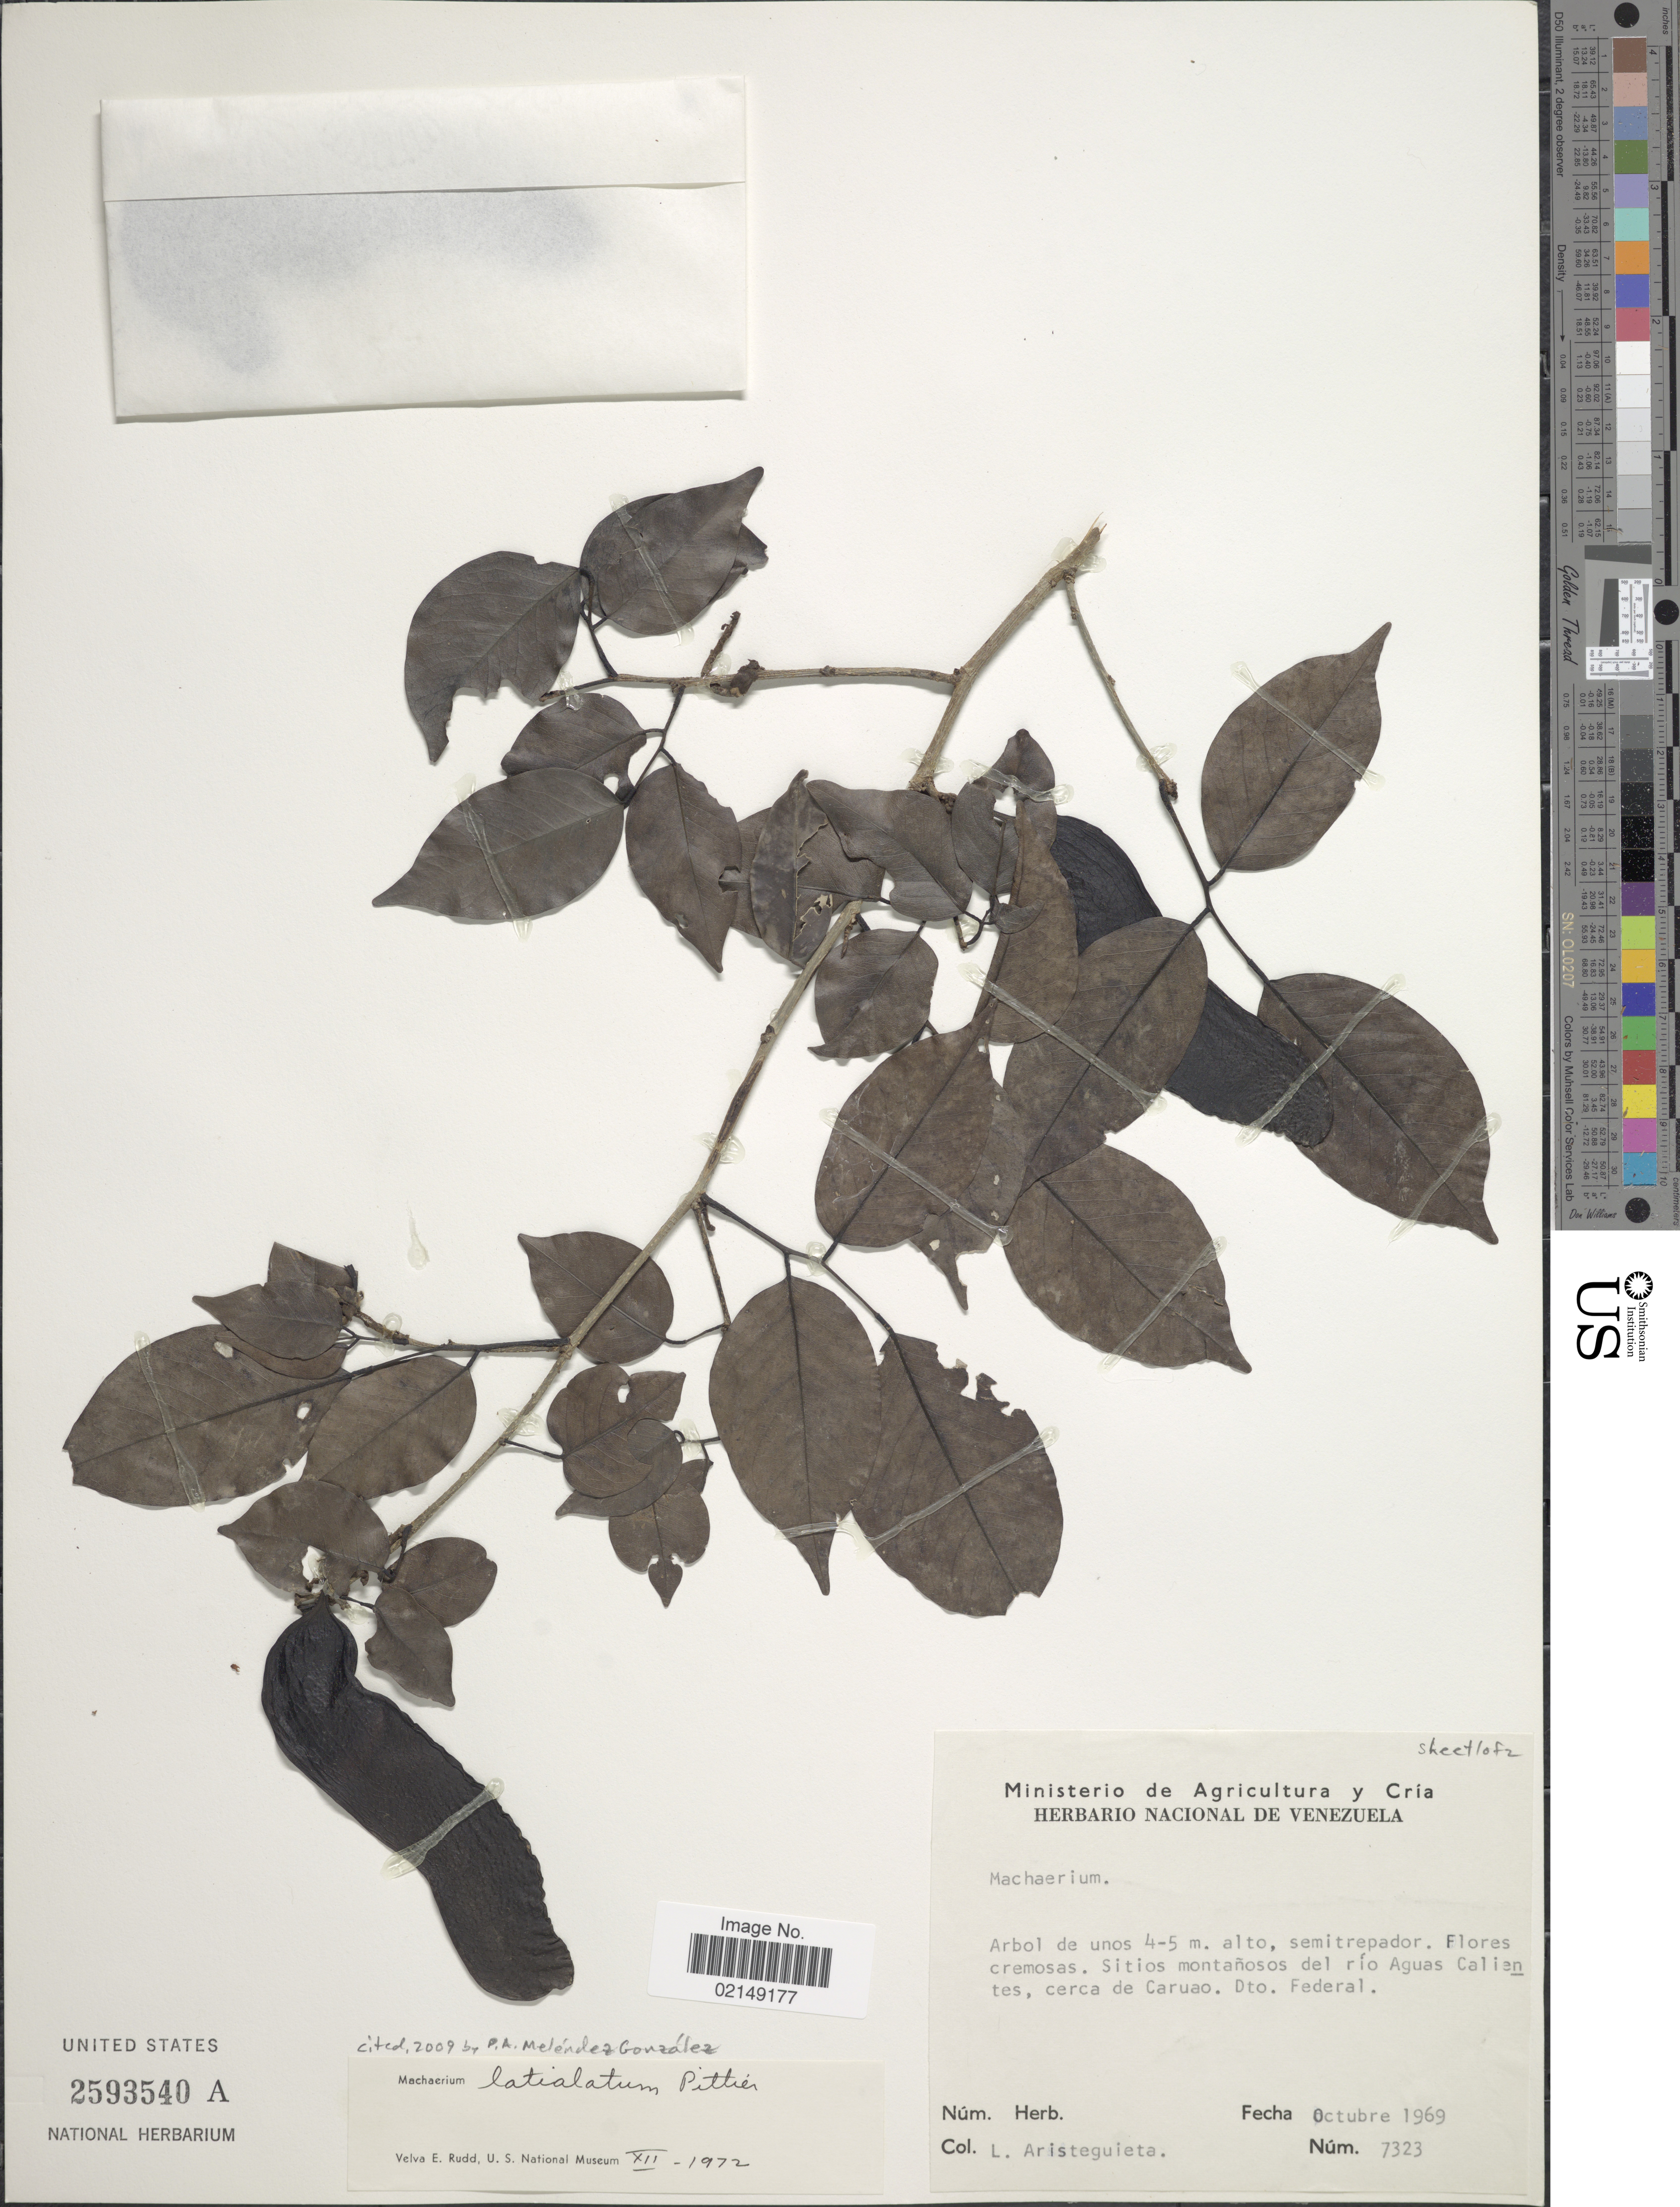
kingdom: Plantae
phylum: Tracheophyta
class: Magnoliopsida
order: Fabales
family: Fabaceae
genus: Machaerium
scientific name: Machaerium latialatum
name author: Pittier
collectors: L. Aristeguieta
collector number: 7323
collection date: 1969-10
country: Venezuela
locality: Sitios montanosos del rio Aguas Calientes, cerca de Caruao, dto. Federal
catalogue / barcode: US 2593540A